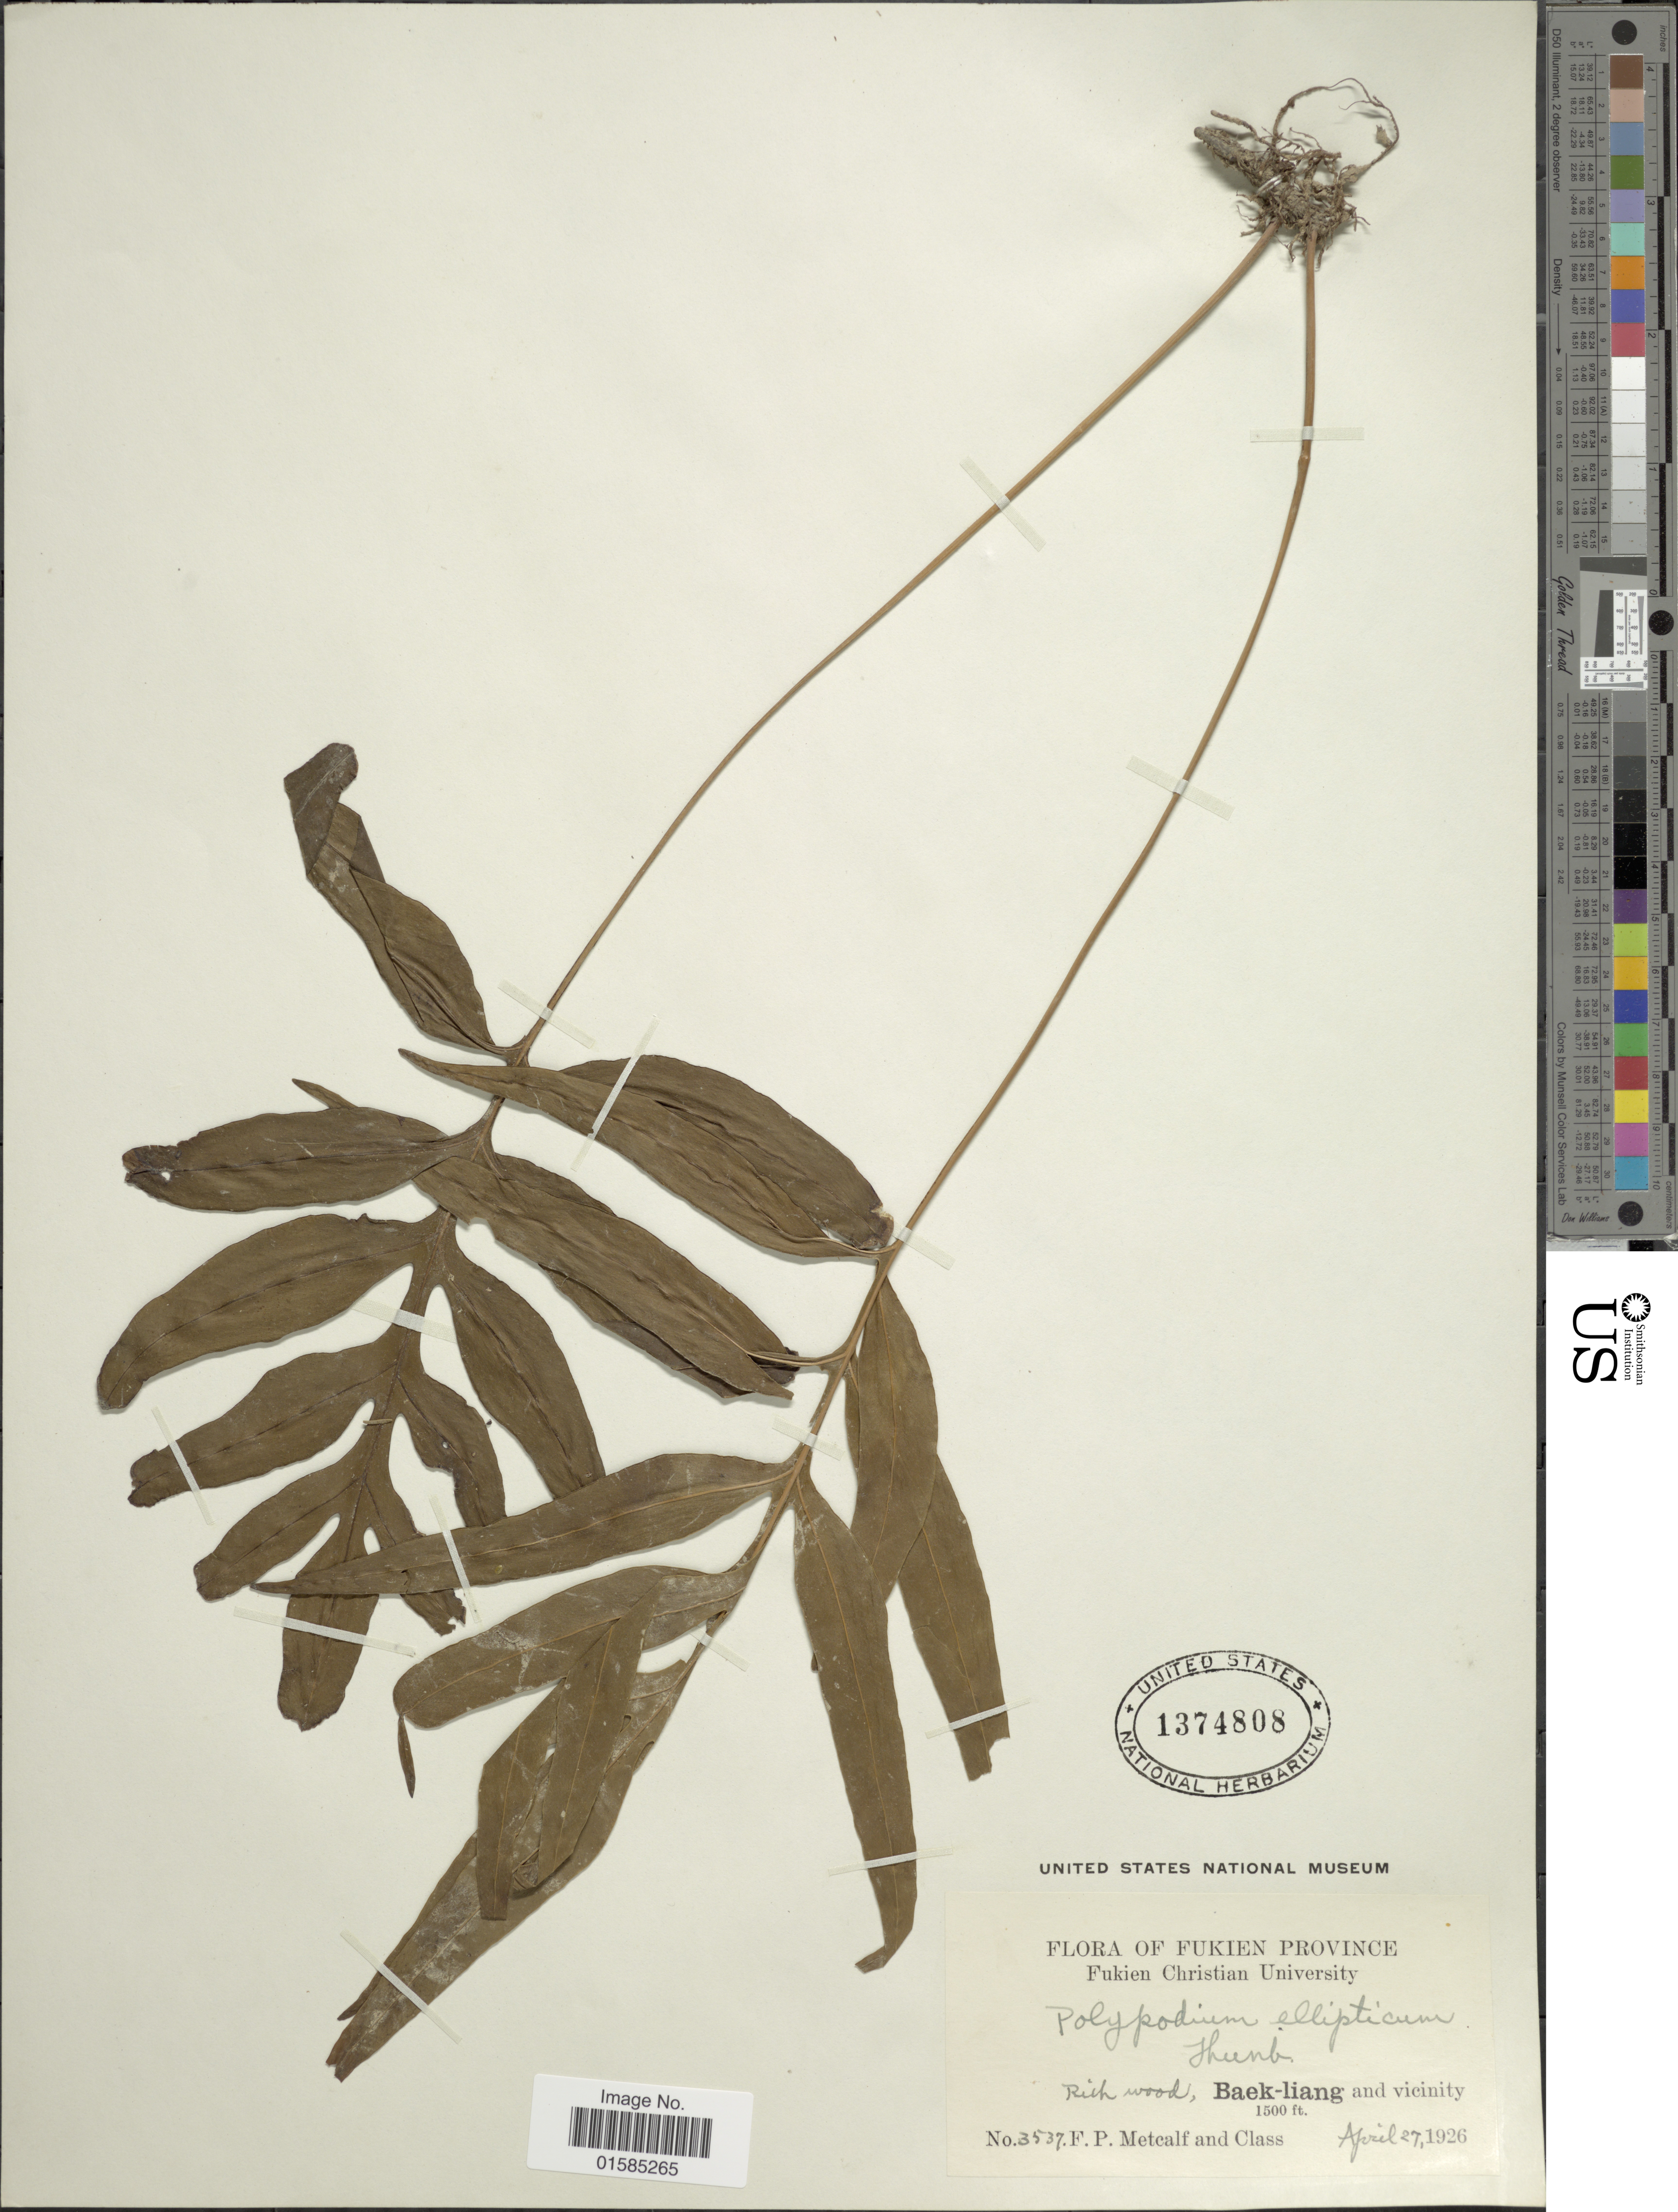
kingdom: Plantae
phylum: Tracheophyta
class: Polypodiopsida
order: Polypodiales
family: Polypodiaceae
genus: Leptochilus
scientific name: Leptochilus ellipticus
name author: (Thunb.) Noot.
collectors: F. Metcalf & Class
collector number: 3537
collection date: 1926-04-27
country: China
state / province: Fujian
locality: Fukien Province, Rich wood, Baek-liang and vicinity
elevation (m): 457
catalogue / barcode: US 1374808